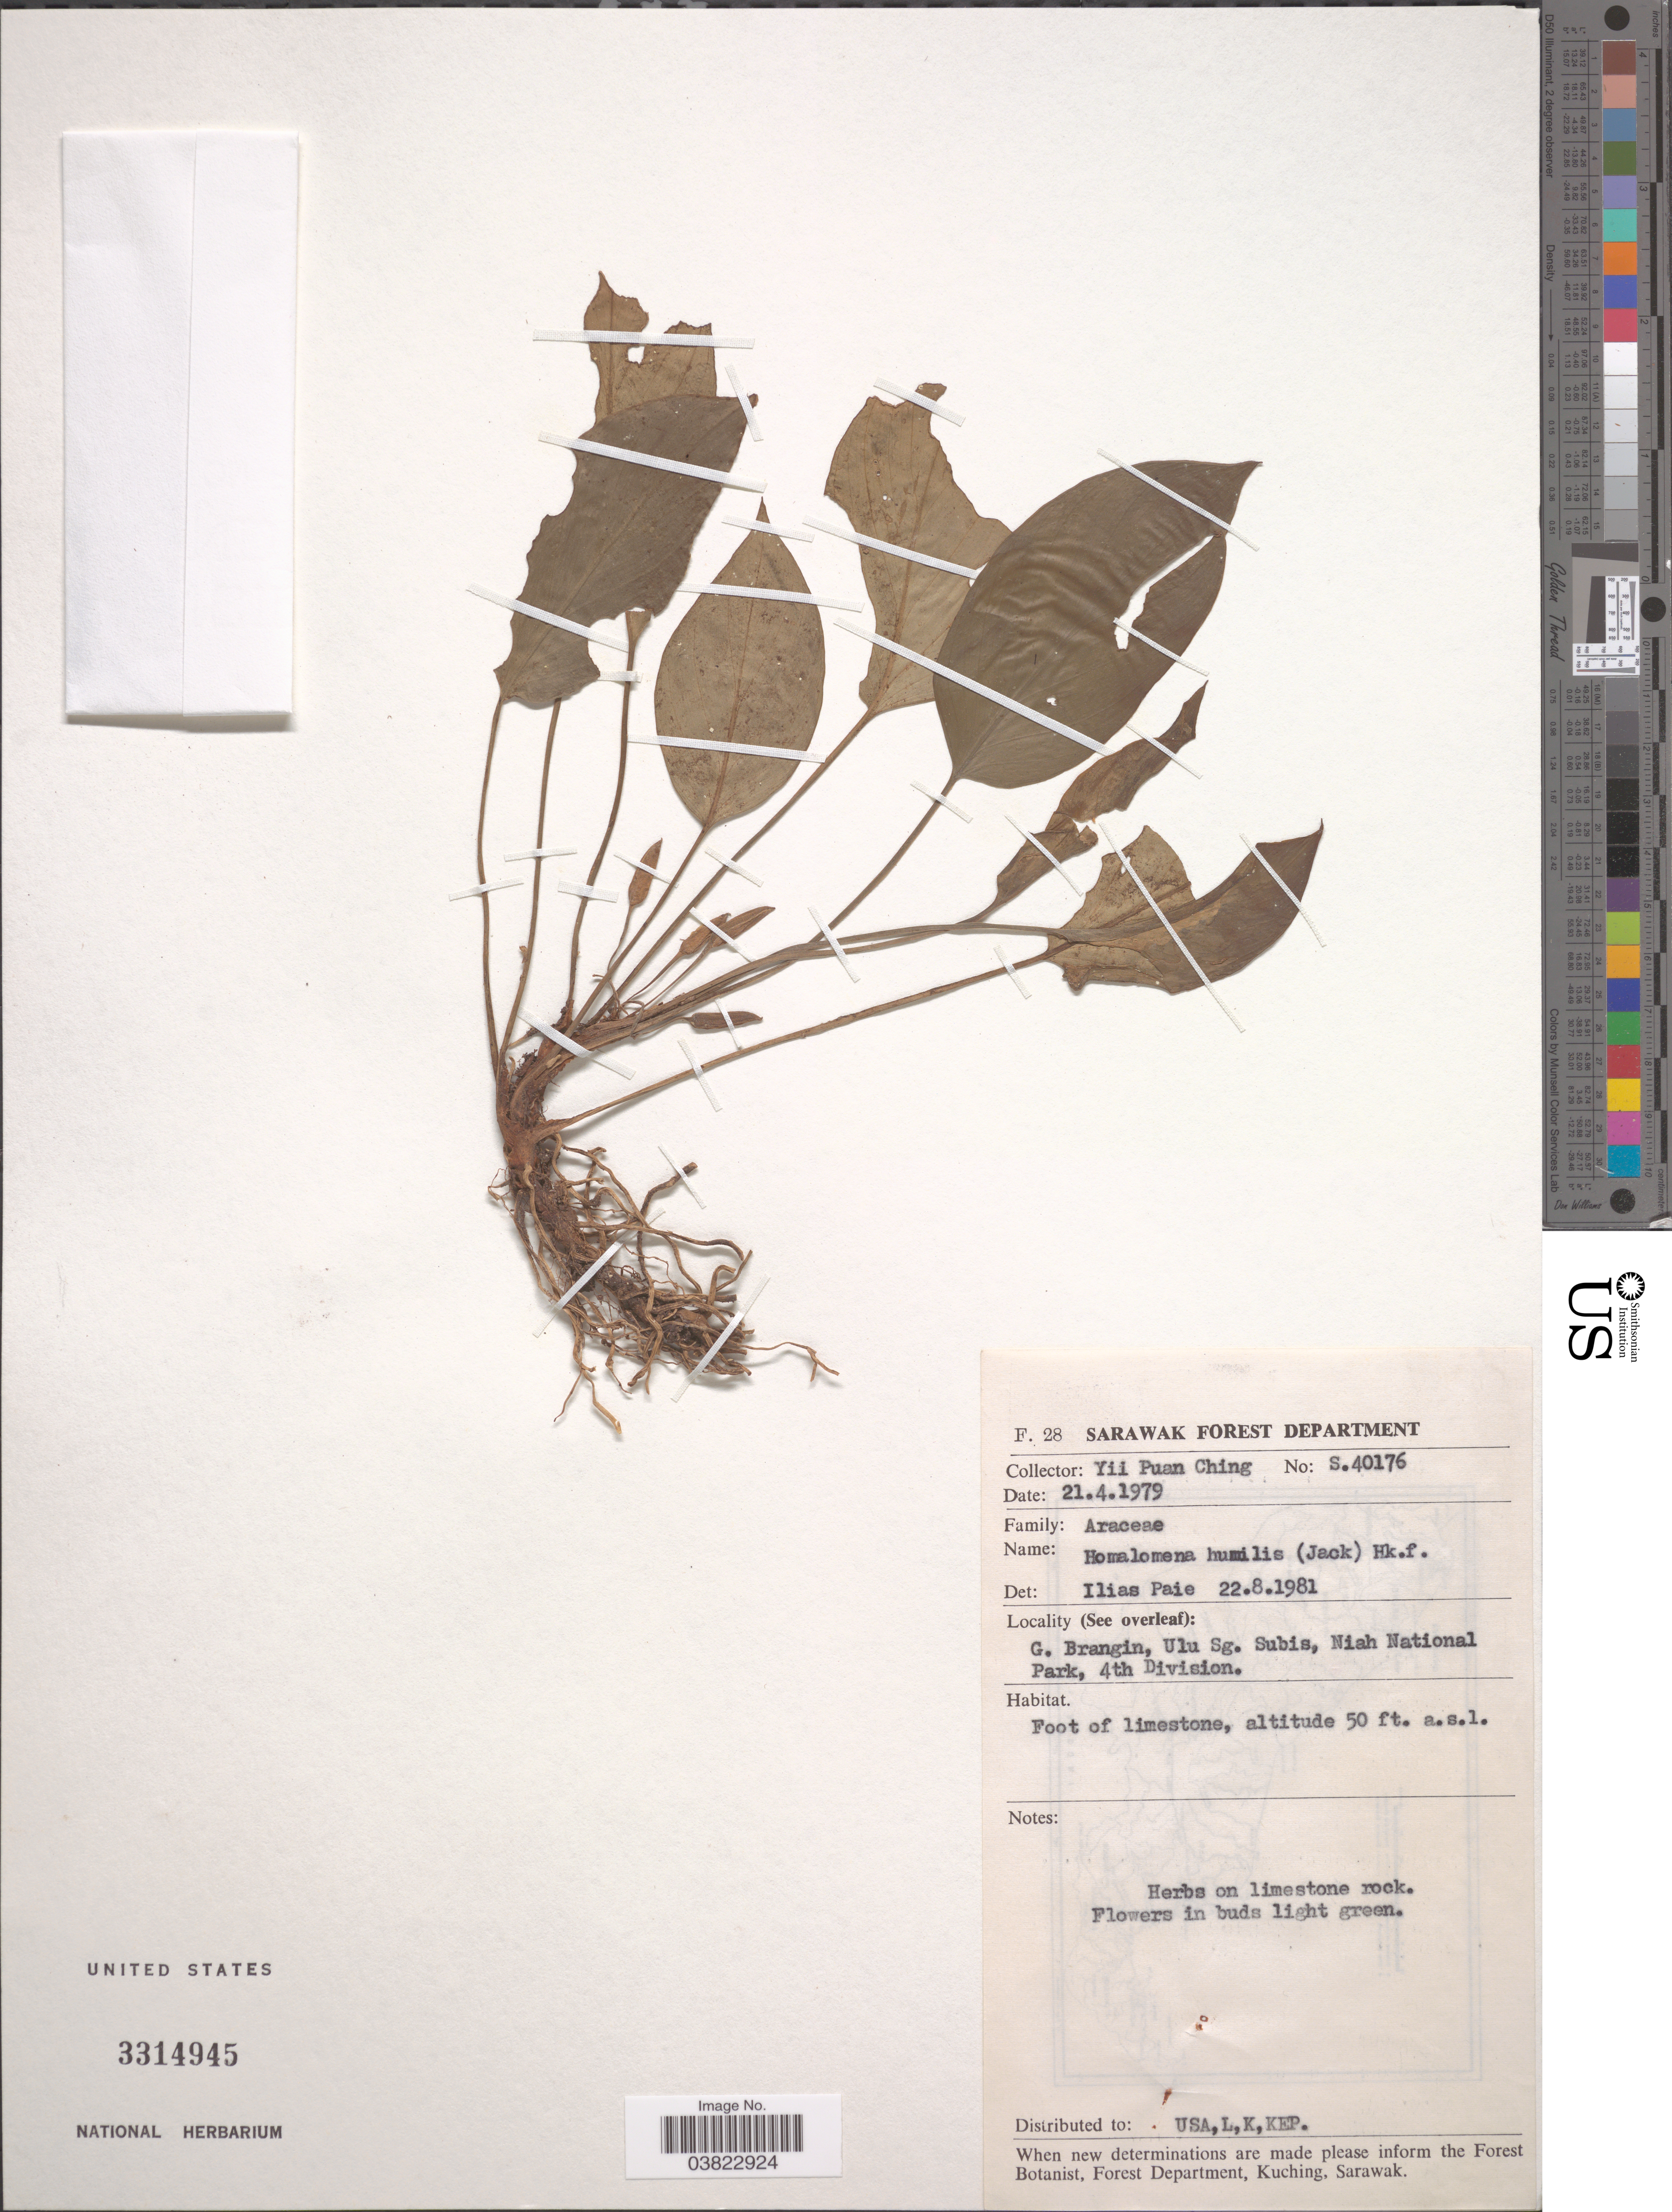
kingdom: Plantae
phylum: Tracheophyta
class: Liliopsida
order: Alismatales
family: Araceae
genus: Homalomena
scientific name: Homalomena humilis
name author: (Jack) Hook. f.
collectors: Y. P. Ching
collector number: S.40176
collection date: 1979-04-21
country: Malaysia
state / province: Sarawak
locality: G. Brangin, Ulu Sg. Subis, Niah National Park, 4th Division.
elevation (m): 15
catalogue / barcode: US 3314945